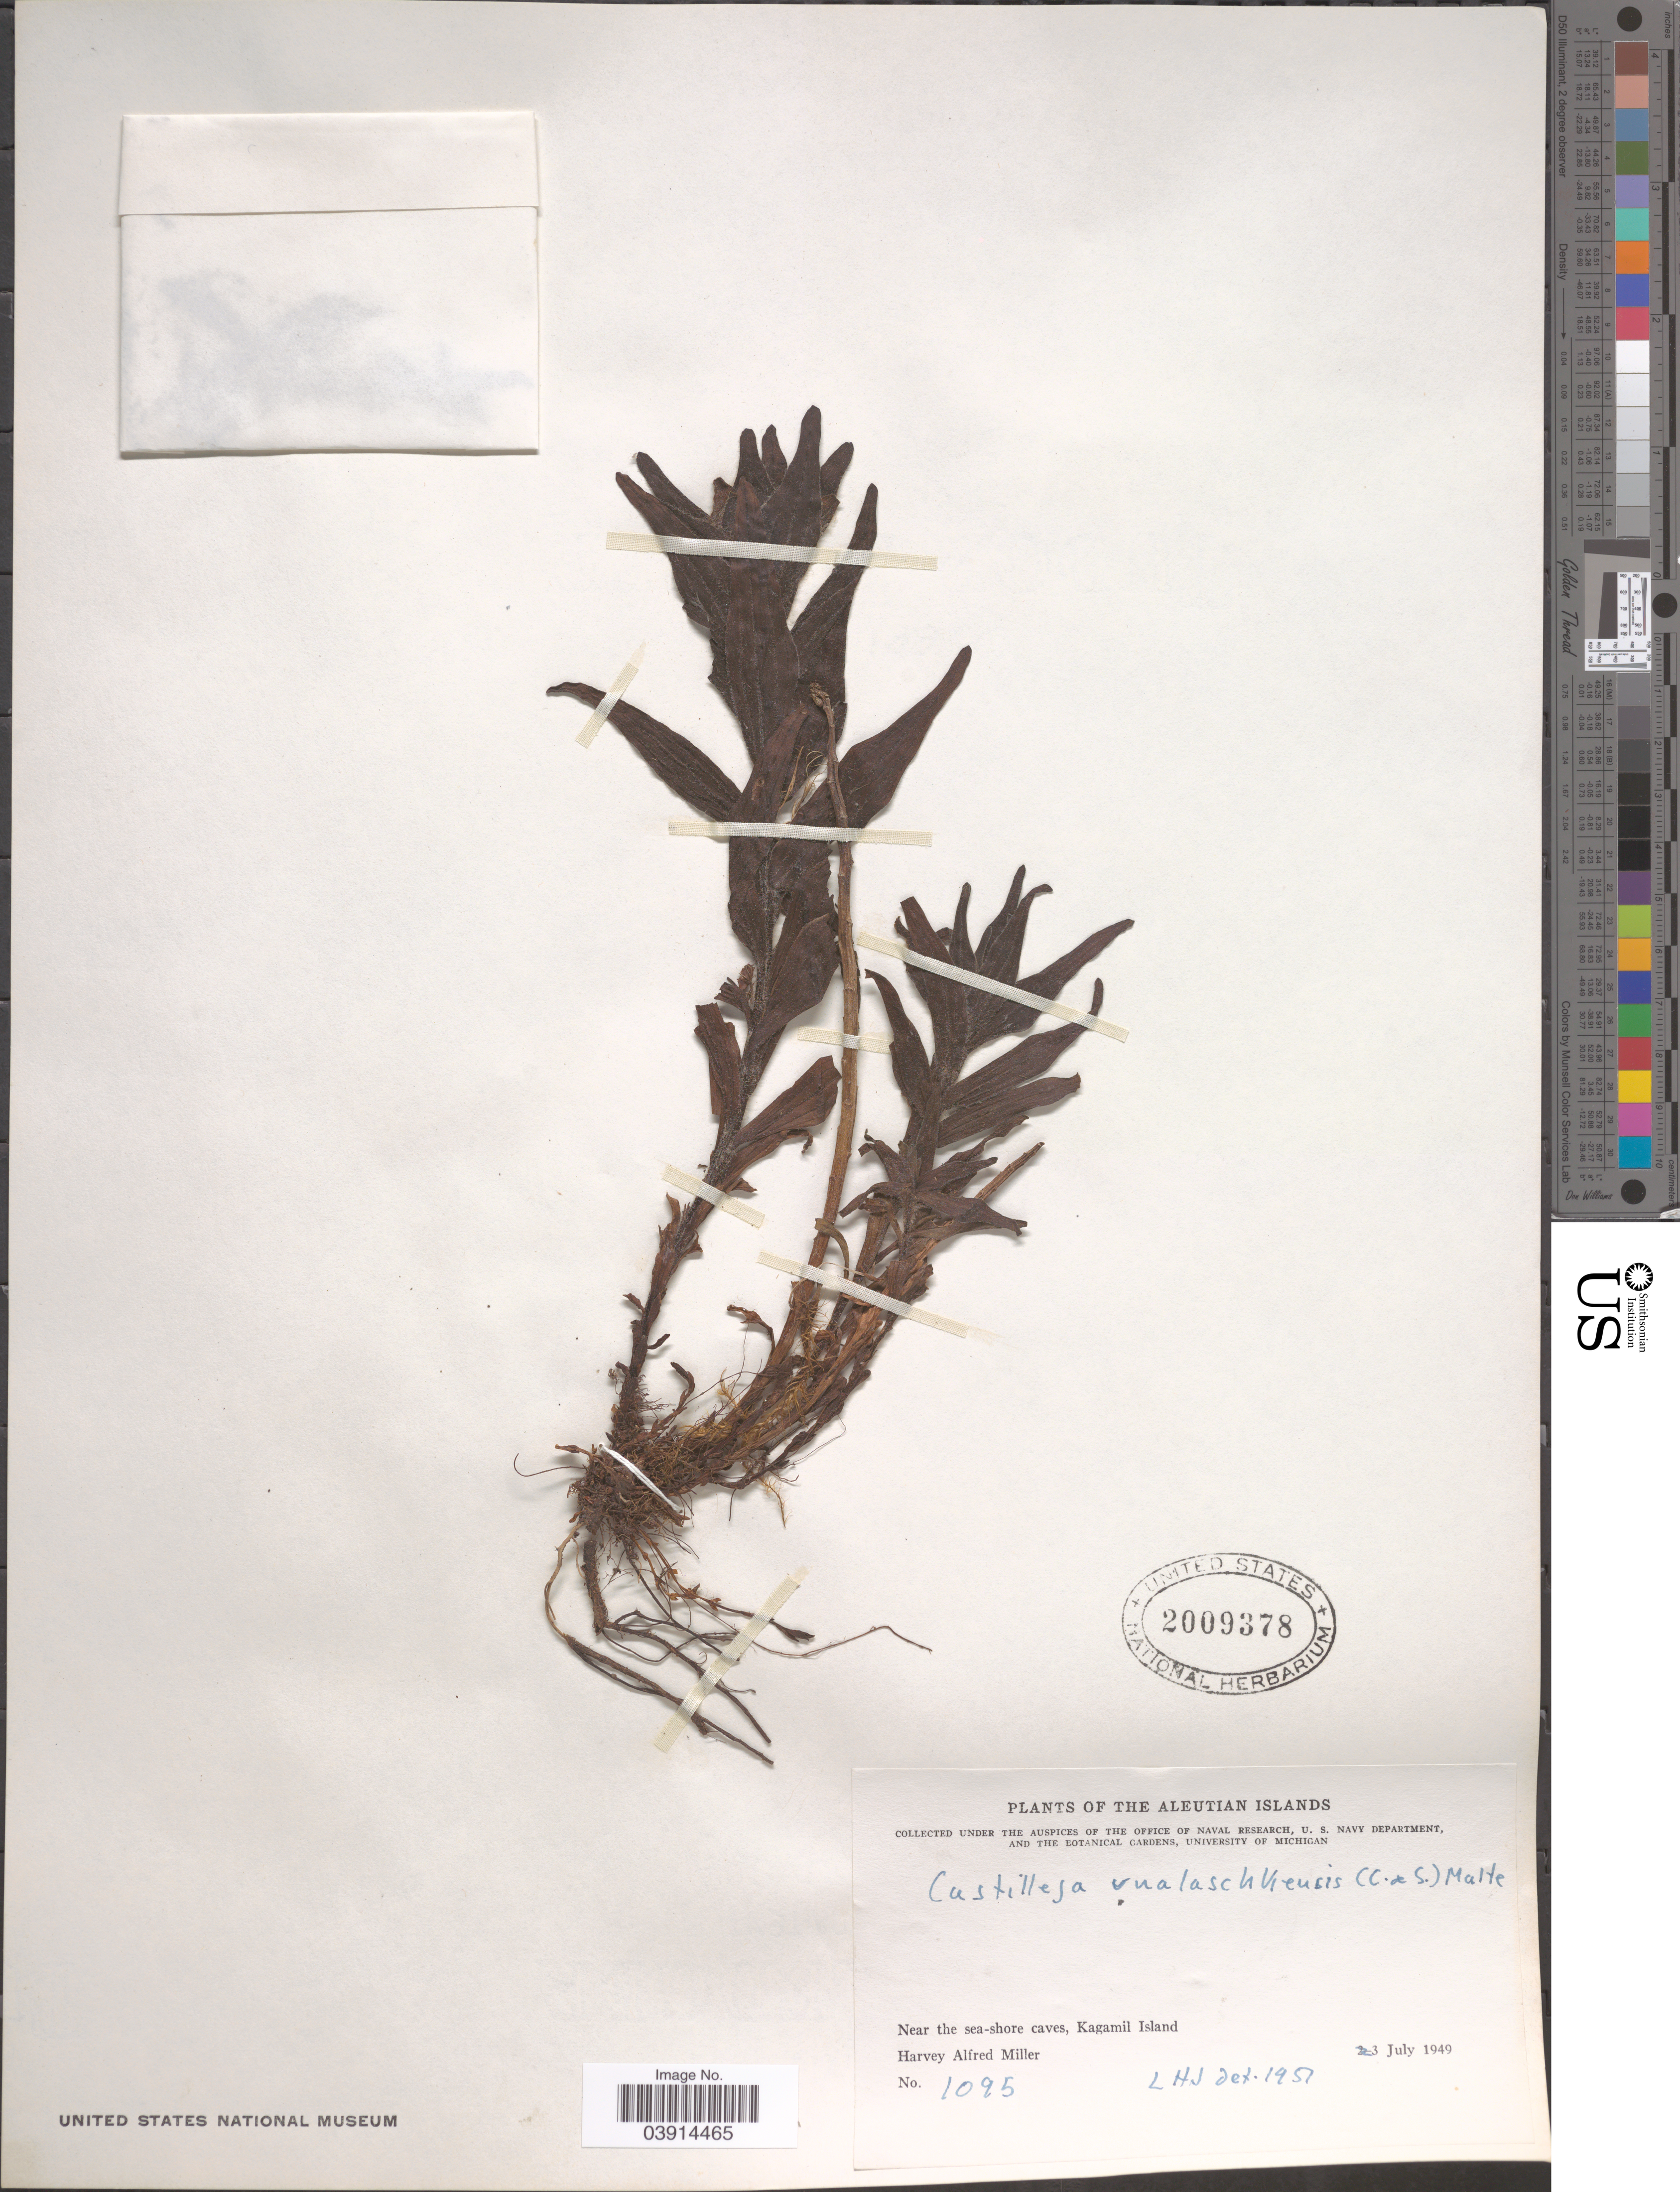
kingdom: Plantae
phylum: Tracheophyta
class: Magnoliopsida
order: Lamiales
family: Orobanchaceae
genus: Castilleja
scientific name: Castilleja unalaschcensis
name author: (Cham. & Schltdl.) Malte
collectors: H. A. Miller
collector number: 1095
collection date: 1949-07-03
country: United States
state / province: Alaska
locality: The Aleutian Islands. Near the sea-shore caves, Kagamil Island.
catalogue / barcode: US 2009378